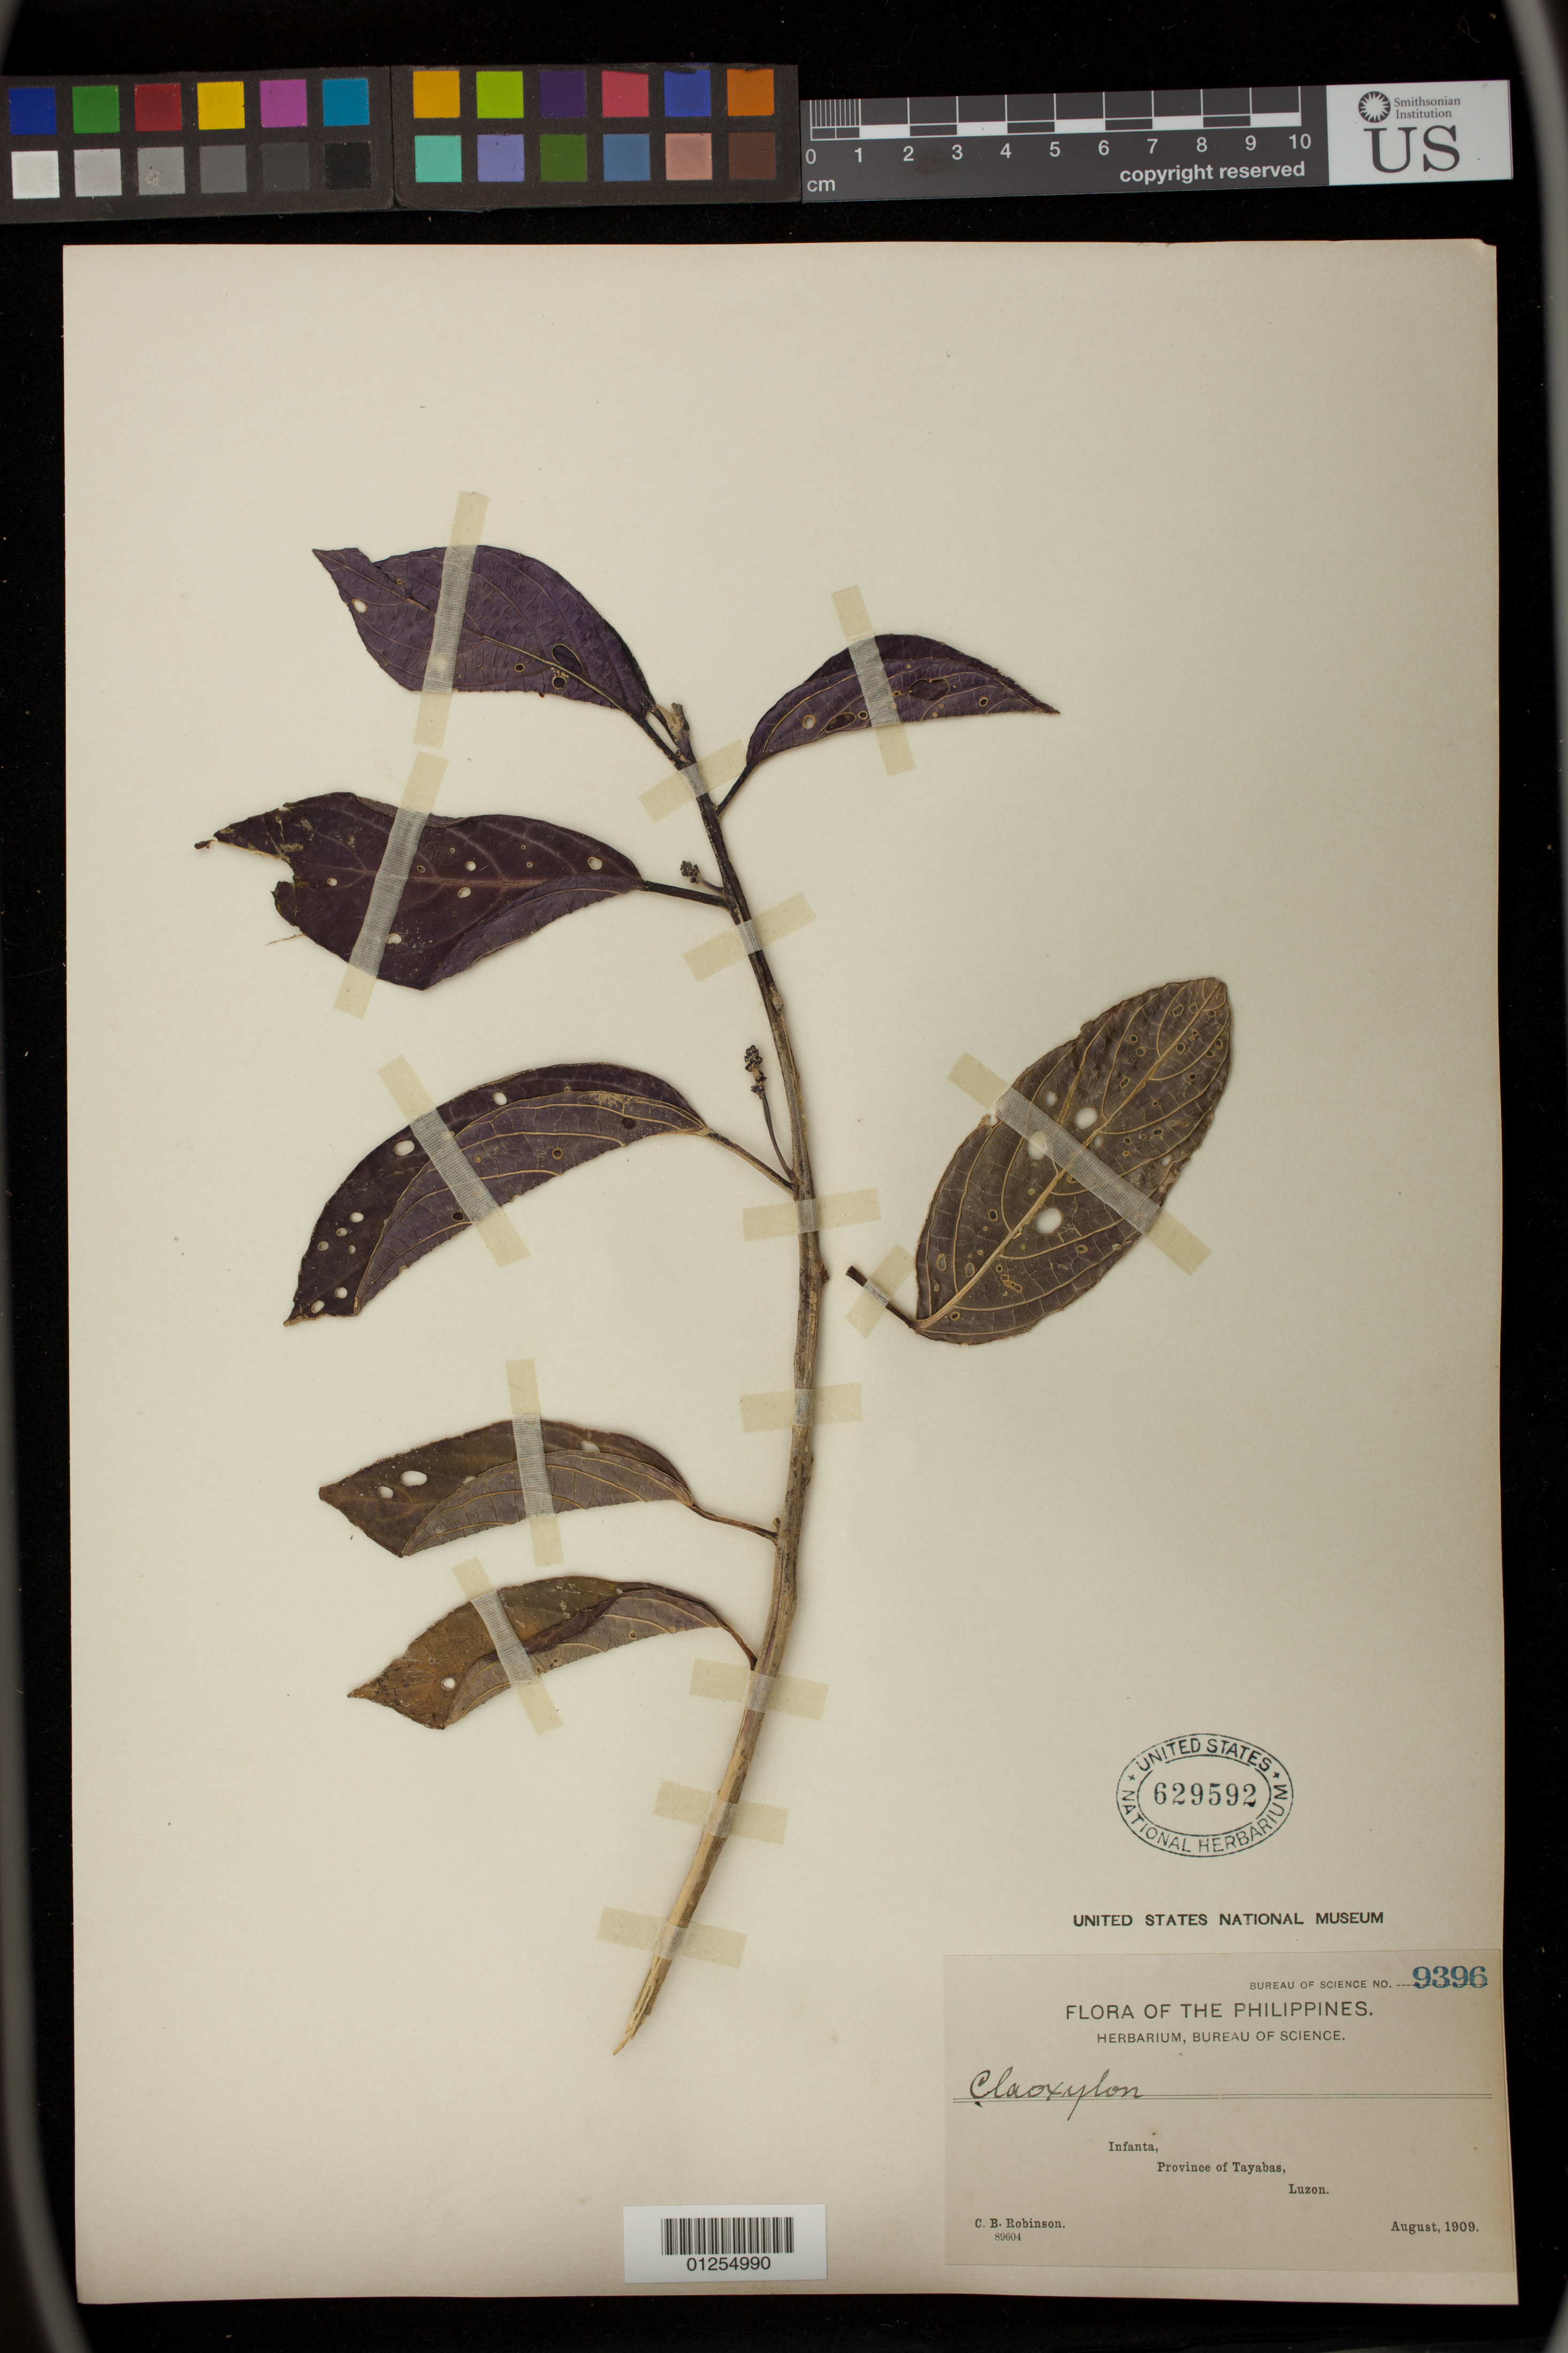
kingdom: Plantae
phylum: Tracheophyta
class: Magnoliopsida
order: Malpighiales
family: Euphorbiaceae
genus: Claoxylon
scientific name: Claoxylon sp.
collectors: C. Robinson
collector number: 9396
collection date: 1909-08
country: Philippines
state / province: Ilocos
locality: Island of Luzon. City of Infanta. Tayabas.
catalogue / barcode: US 629592